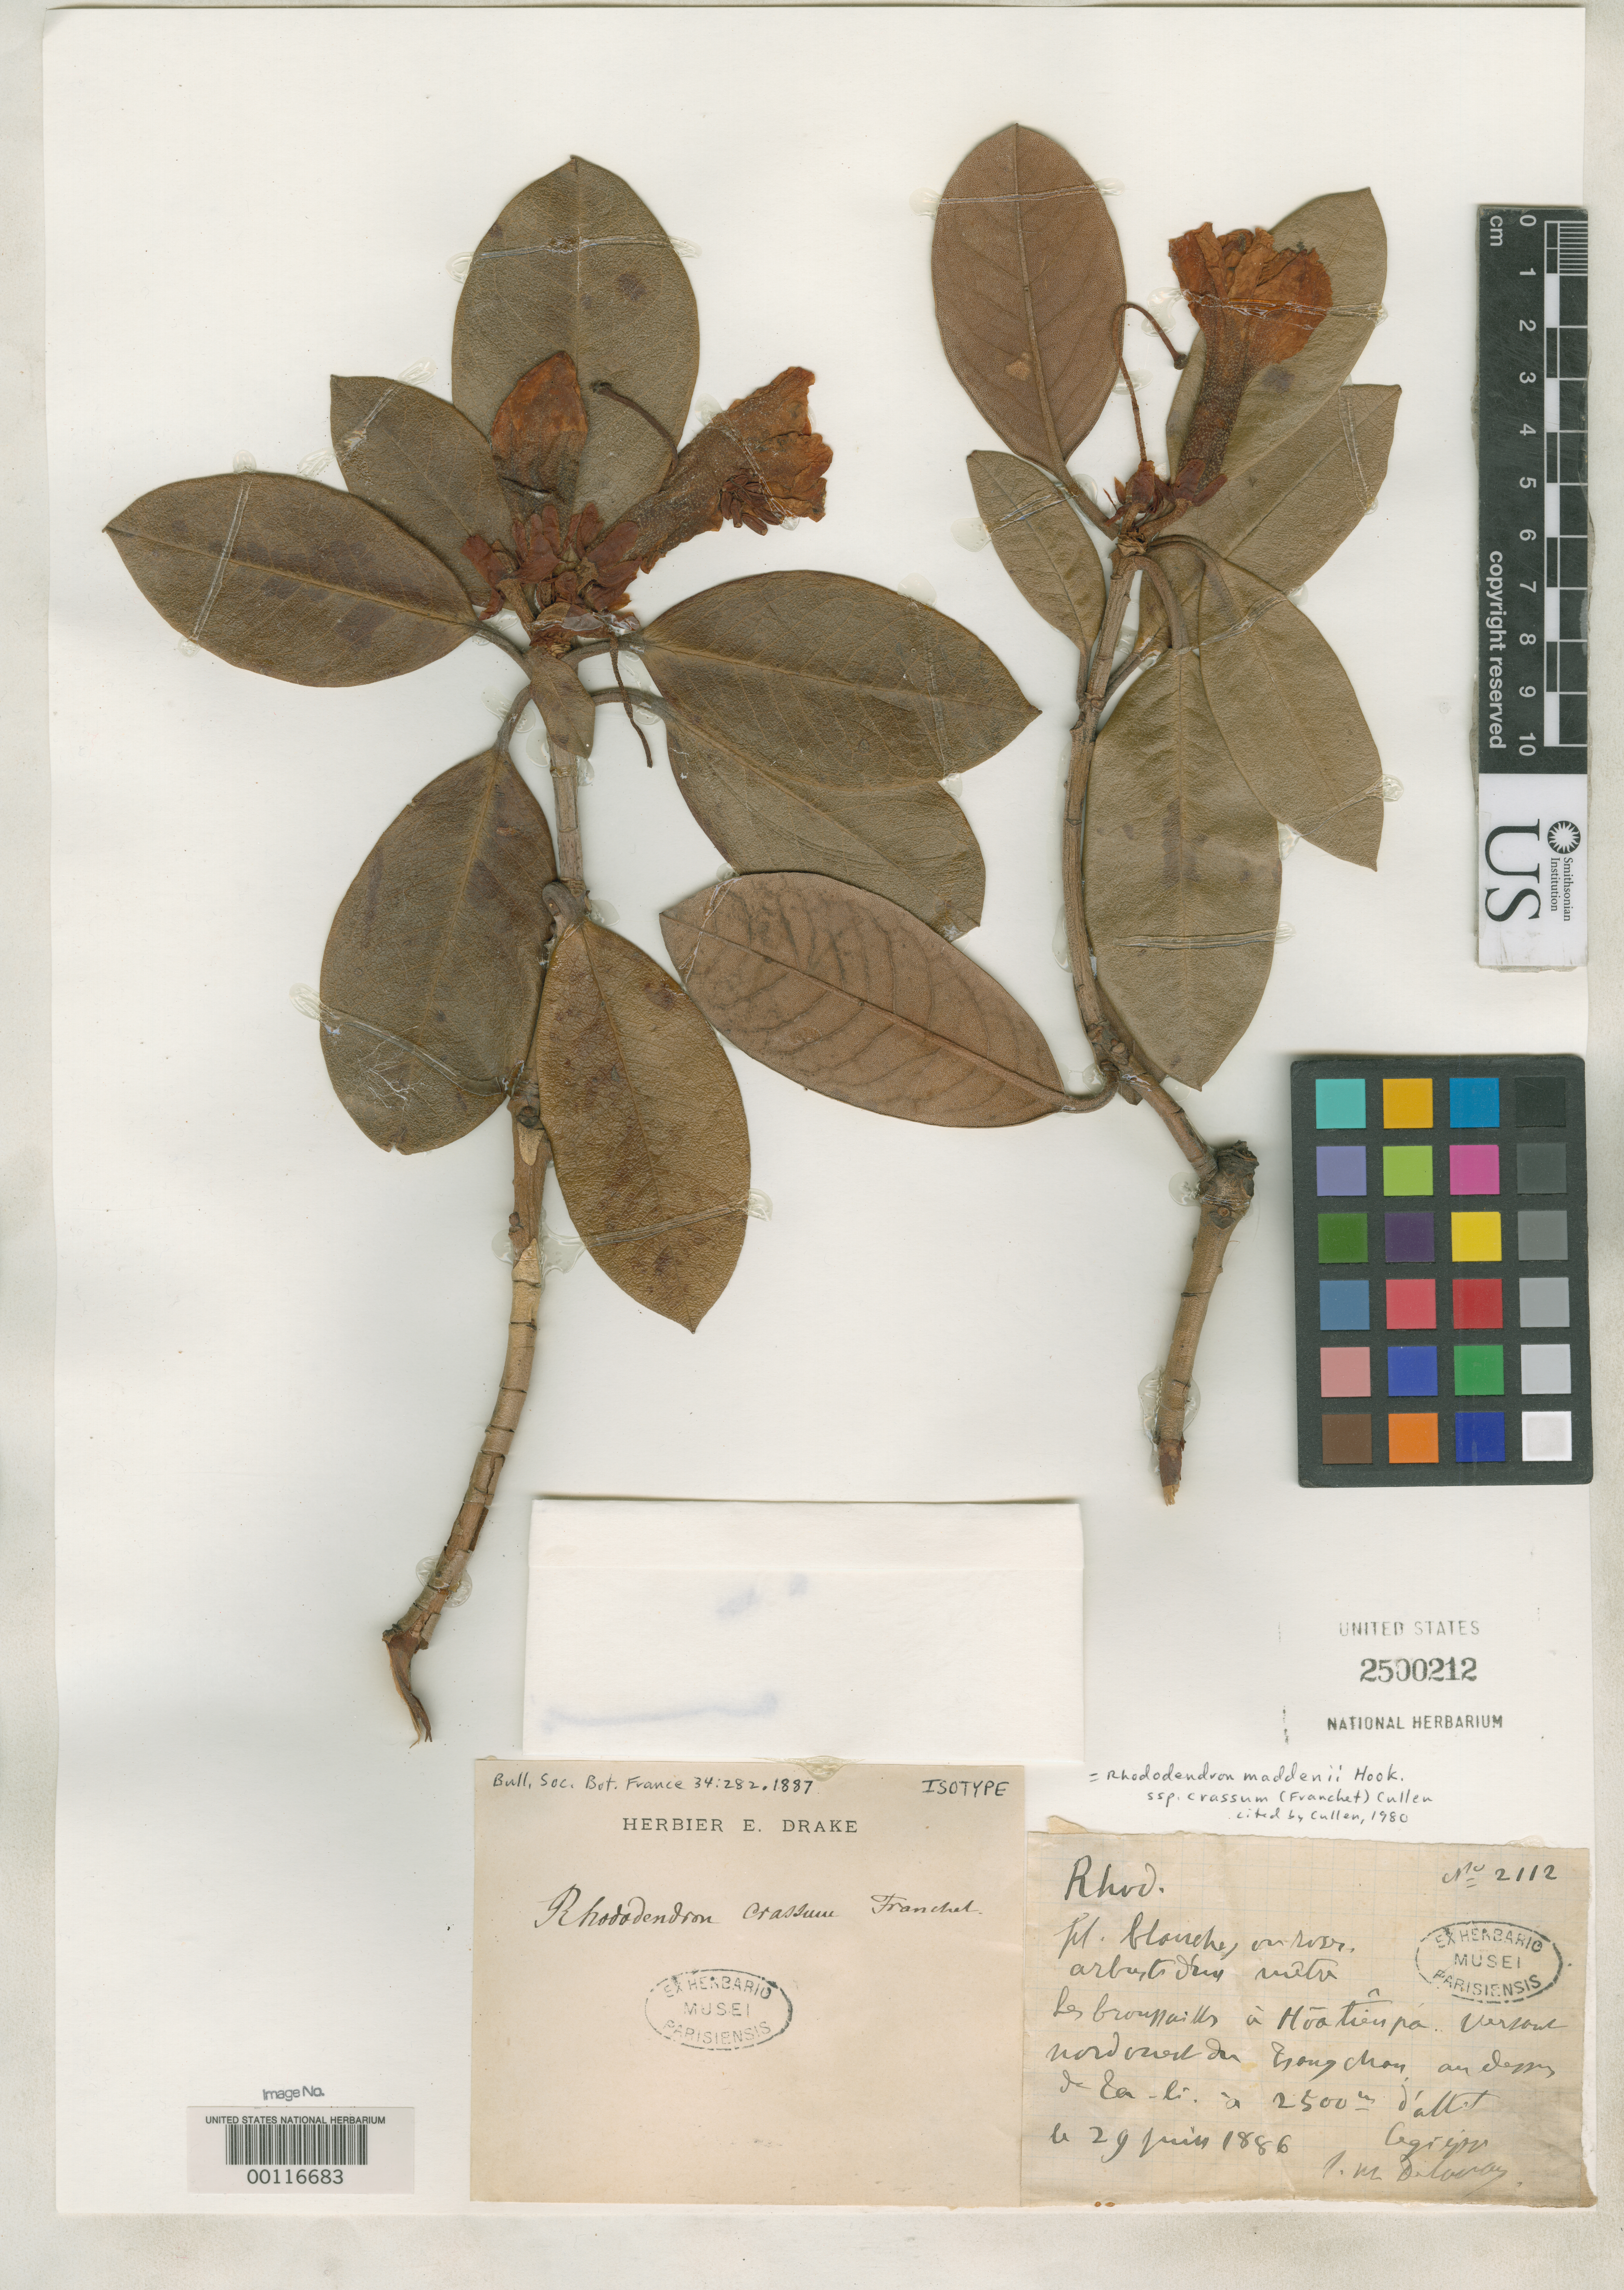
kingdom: Plantae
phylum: Tracheophyta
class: Magnoliopsida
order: Ericales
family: Ericaceae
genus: Rhododendron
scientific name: Rhododendron crassum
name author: Franch.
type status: Isotype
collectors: P. Delavay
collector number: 2112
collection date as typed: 29 Jun 1886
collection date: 1886-06-29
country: China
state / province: Yunnan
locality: In dumetis ad Hou-tien-pa, in Monte Tsang-chan, supra Ta-li.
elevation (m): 2500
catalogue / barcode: US 2500212